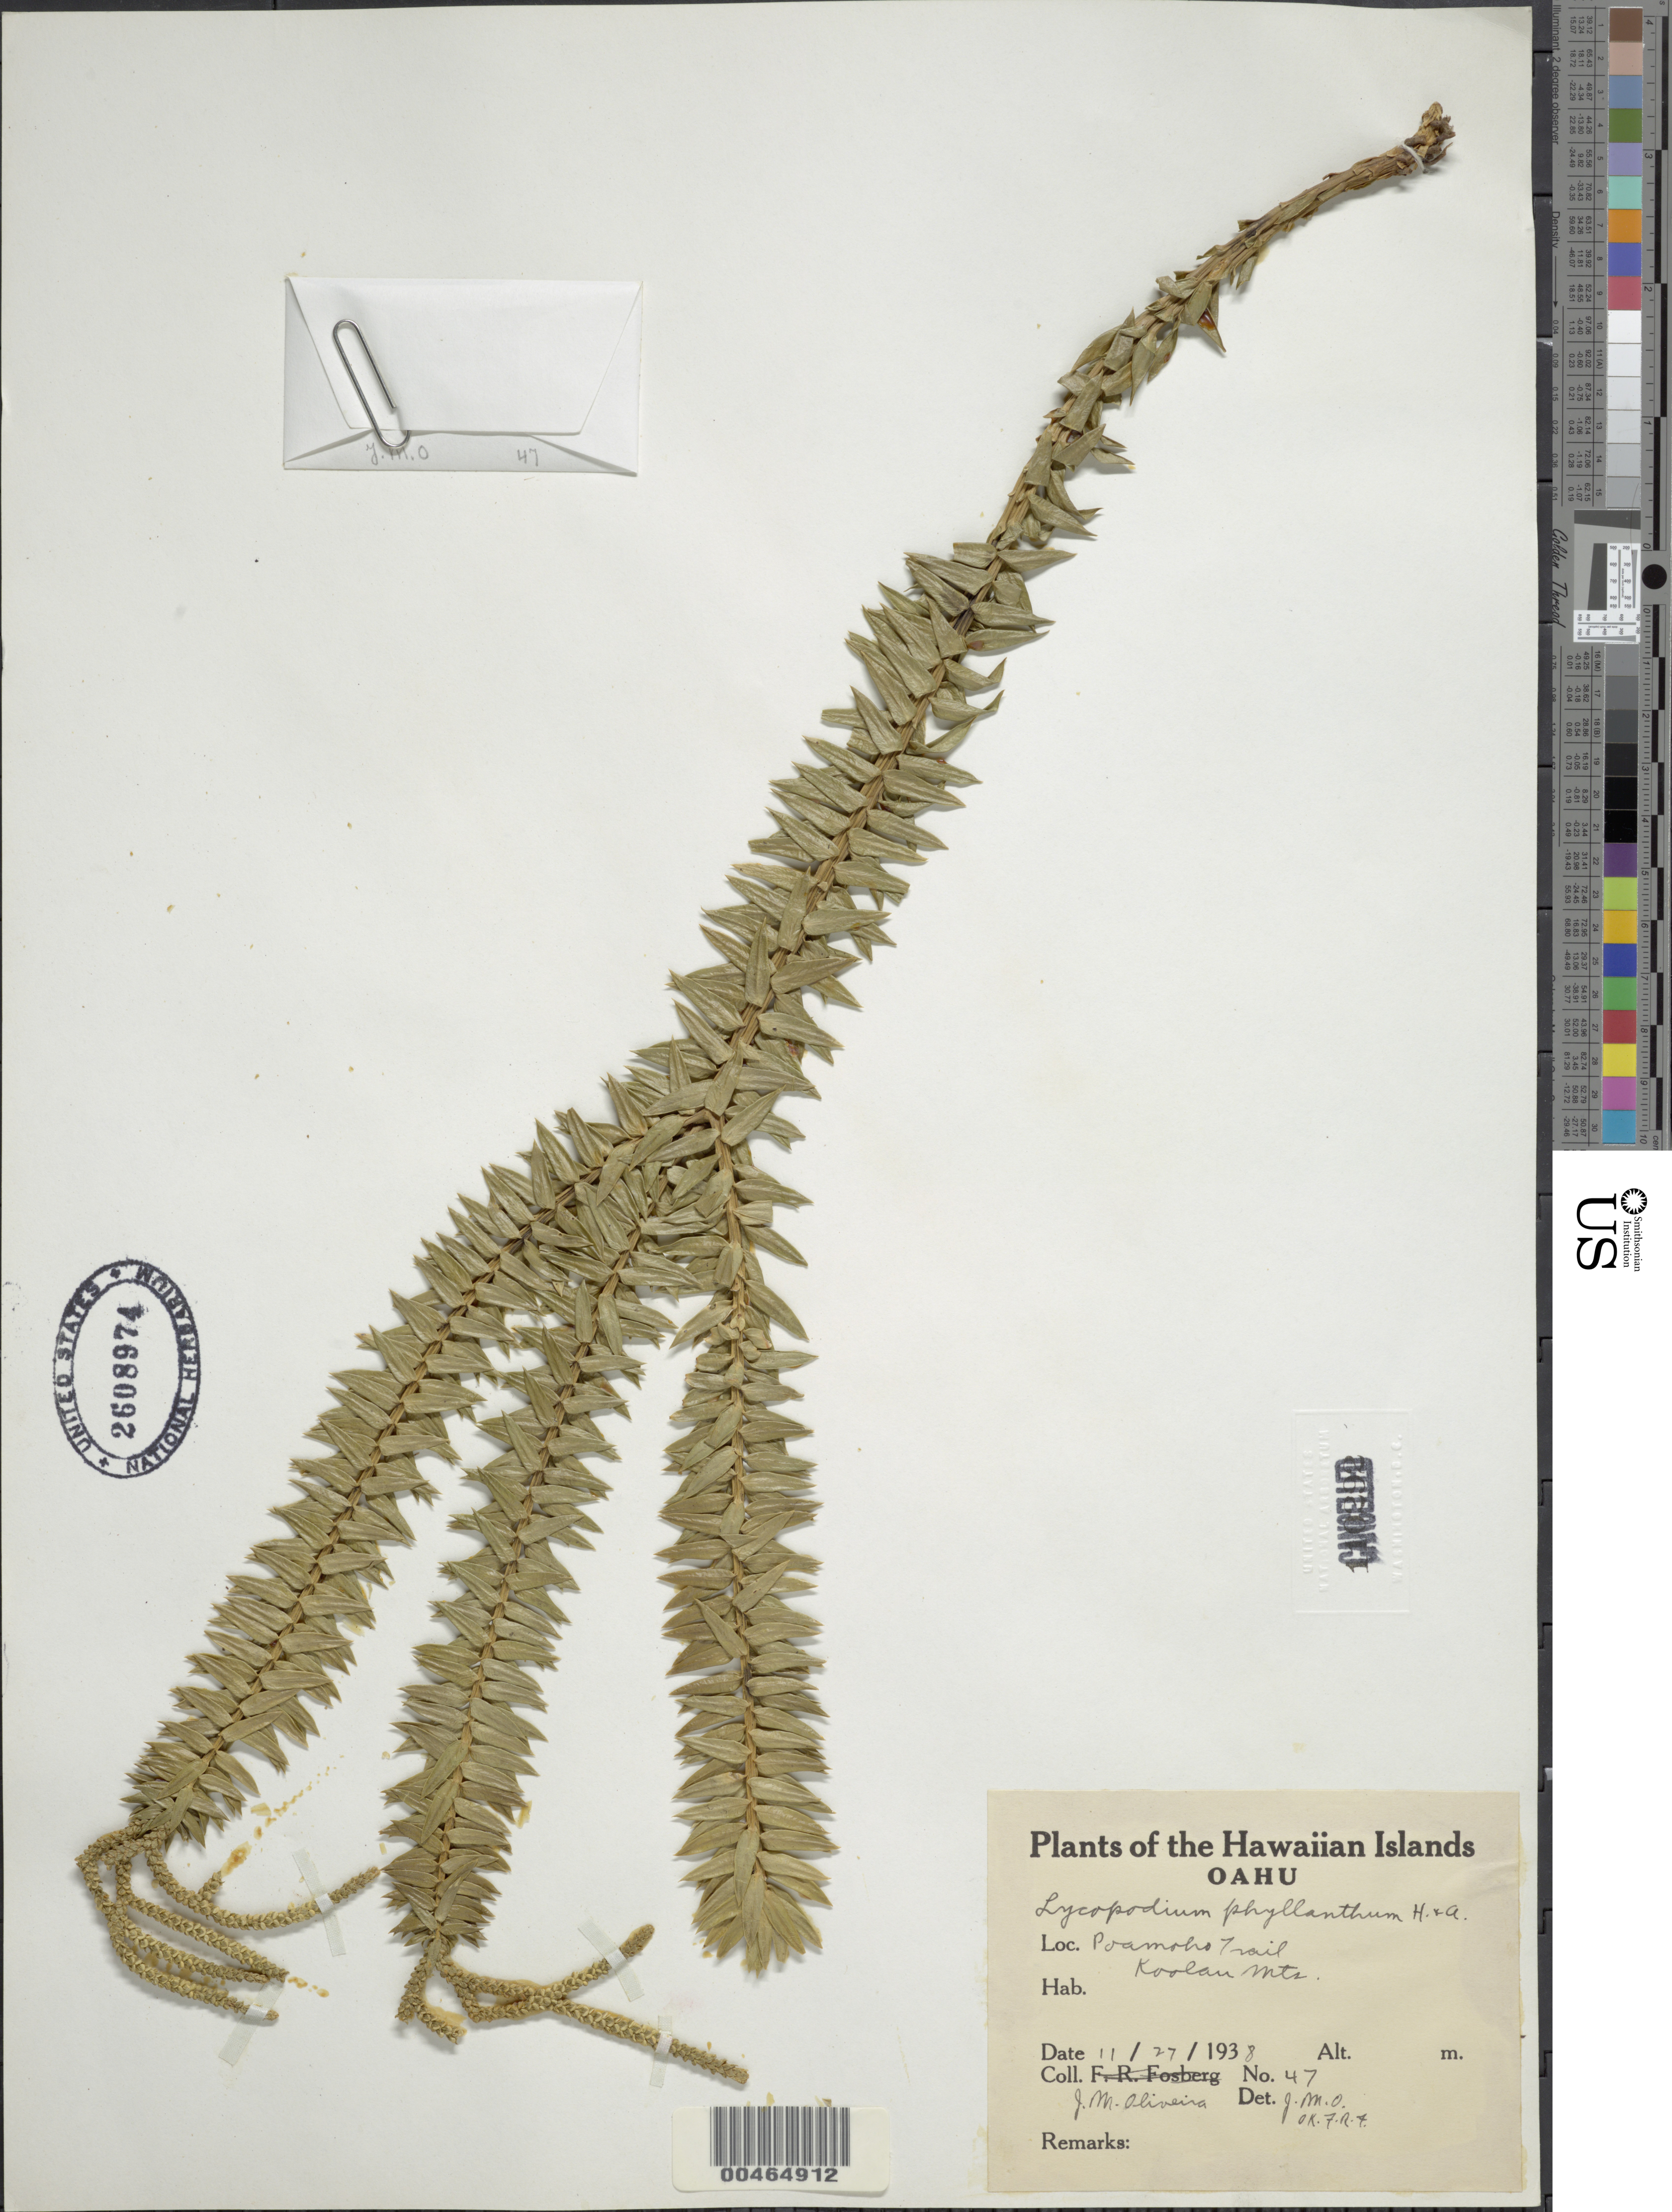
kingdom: Plantae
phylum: Tracheophyta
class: Lycopodiopsida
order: Lycopodiales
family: Lycopodiaceae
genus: Phlegmariurus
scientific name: Phlegmariurus phyllanthus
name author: (Hook. & Arn.) R.D. Dixit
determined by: Field, A. R.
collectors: J. Oliveira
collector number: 47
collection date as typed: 27 Nov 1938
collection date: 1938-11-27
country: United States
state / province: Hawaii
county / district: Honolulu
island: Oahu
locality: Poamoho Trail, Koolau Mountains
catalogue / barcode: US 2608974